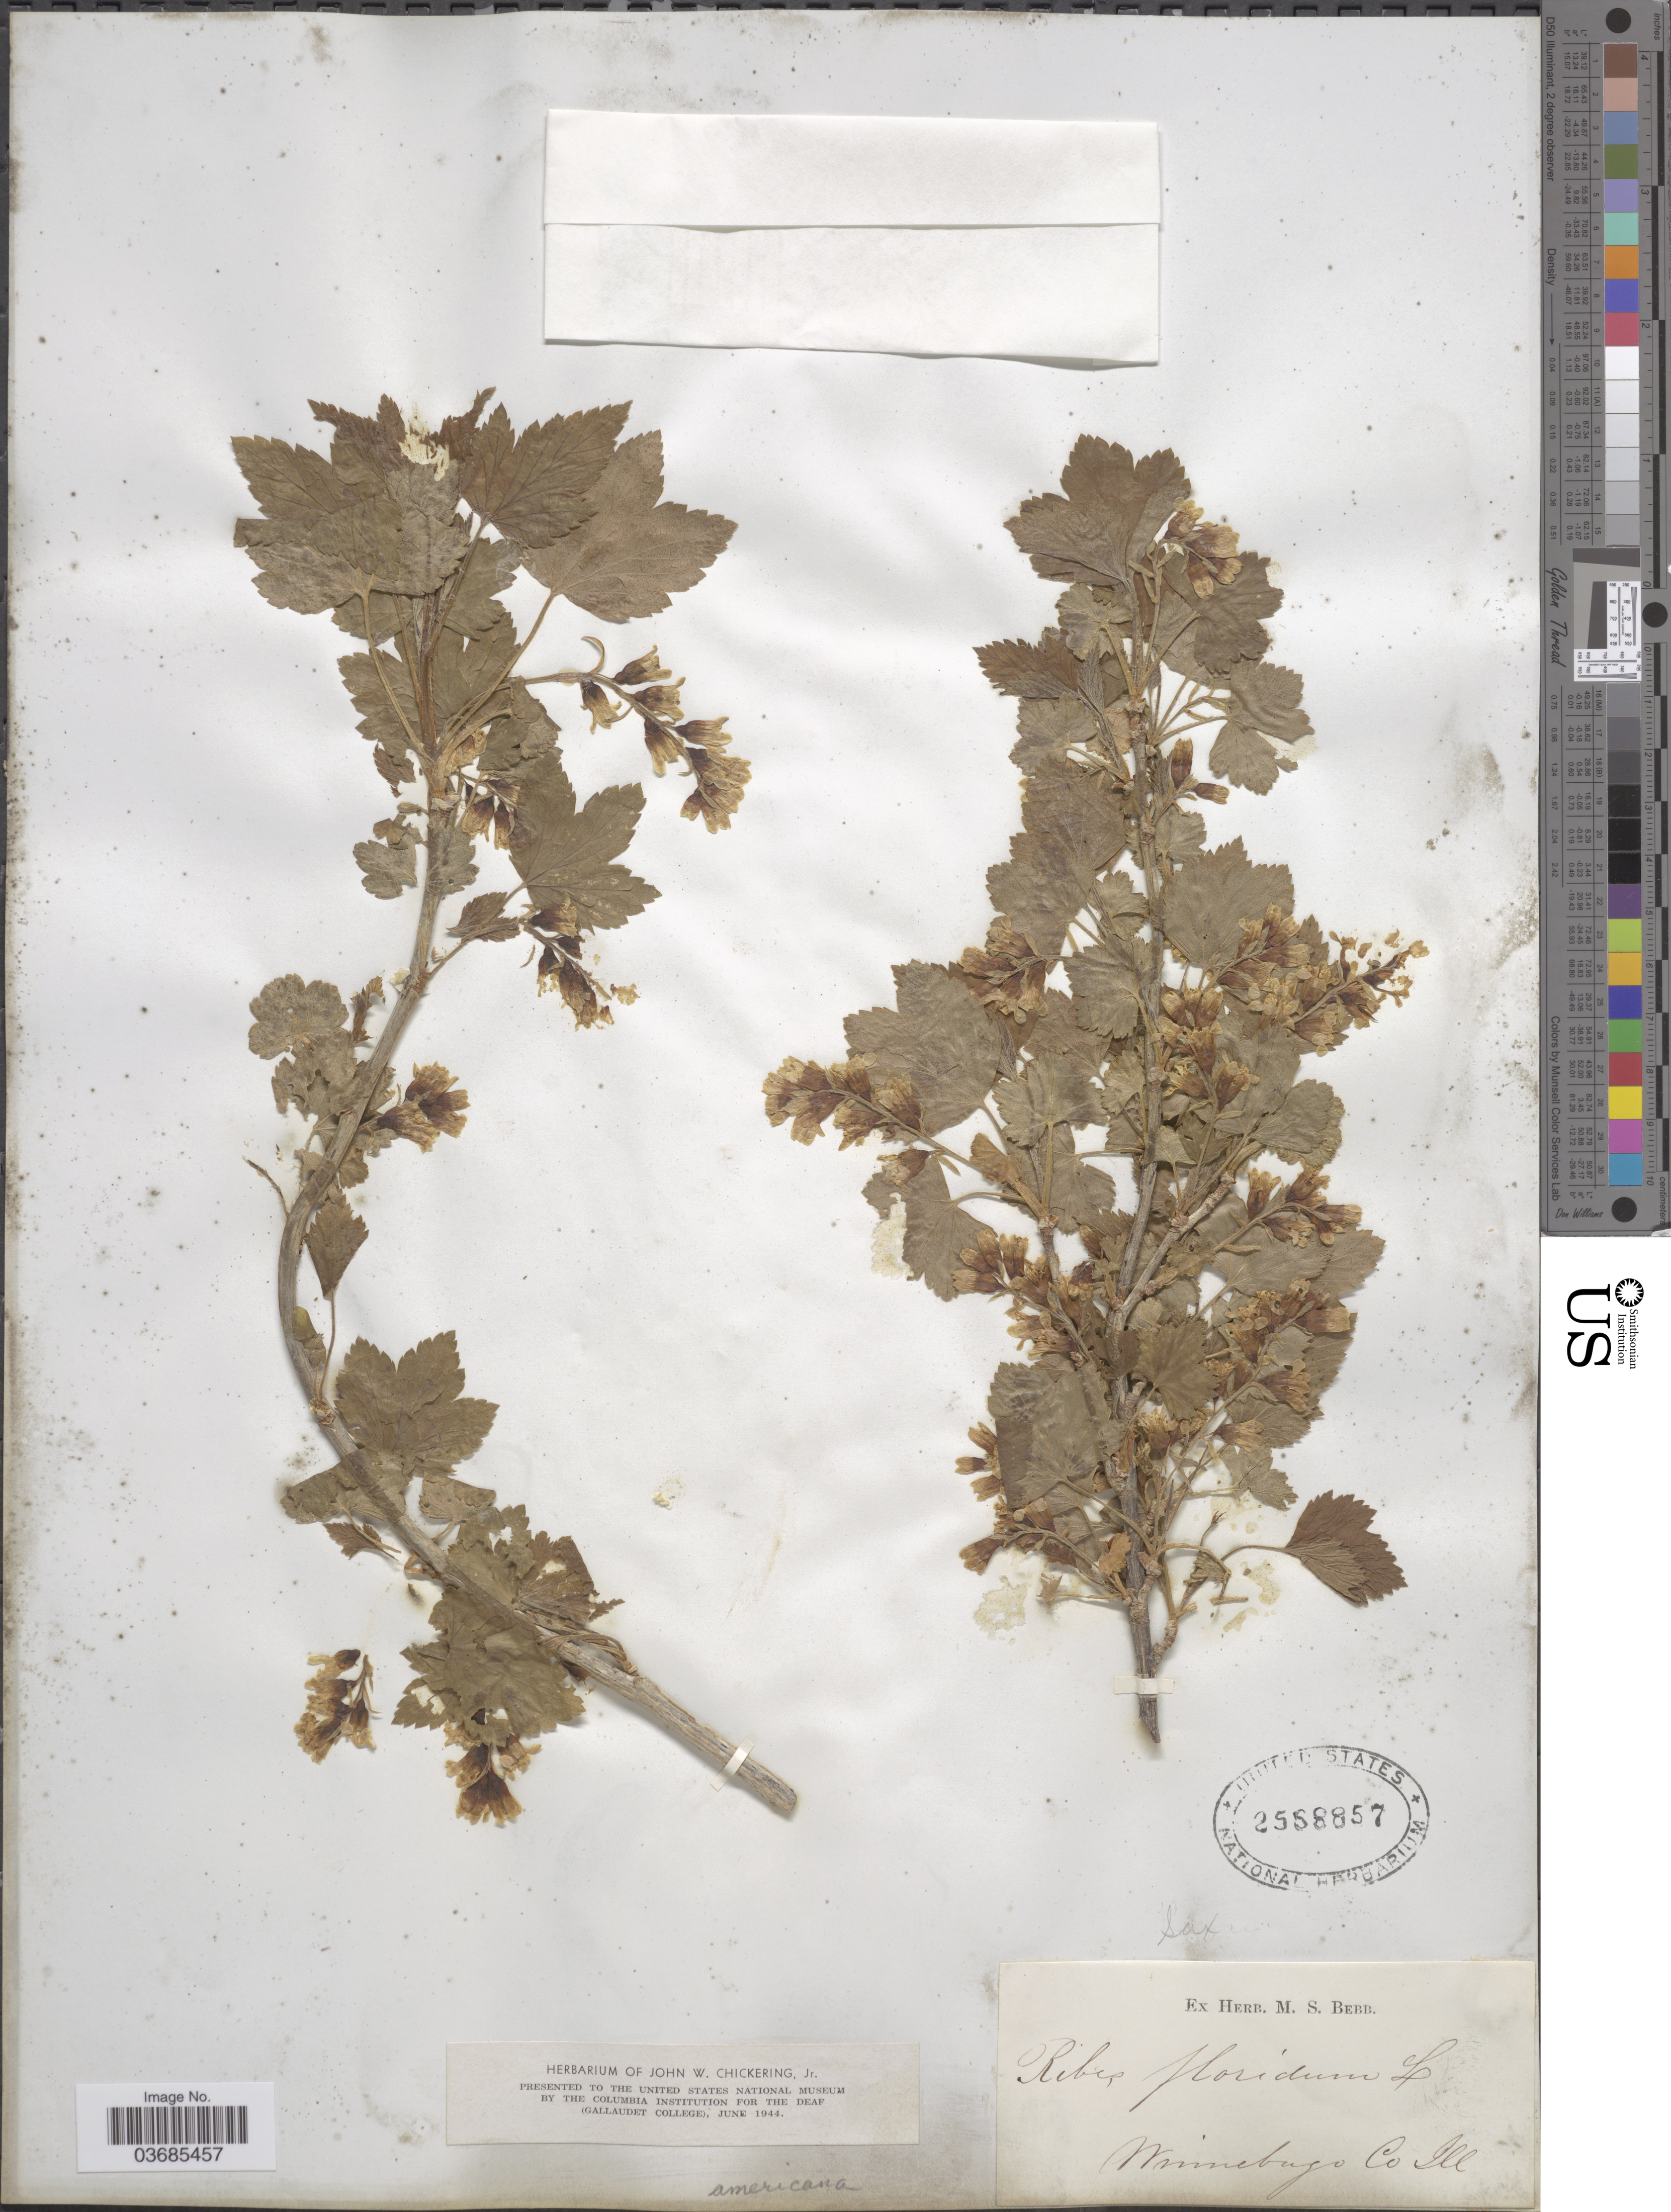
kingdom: Plantae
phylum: Tracheophyta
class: Magnoliopsida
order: Saxifragales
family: Grossulariaceae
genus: Ribes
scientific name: Ribes americanum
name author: Mill.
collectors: ex Herb. M. S. Bebb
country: United States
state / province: Illinois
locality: Winnebago Co.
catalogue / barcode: US 2558857